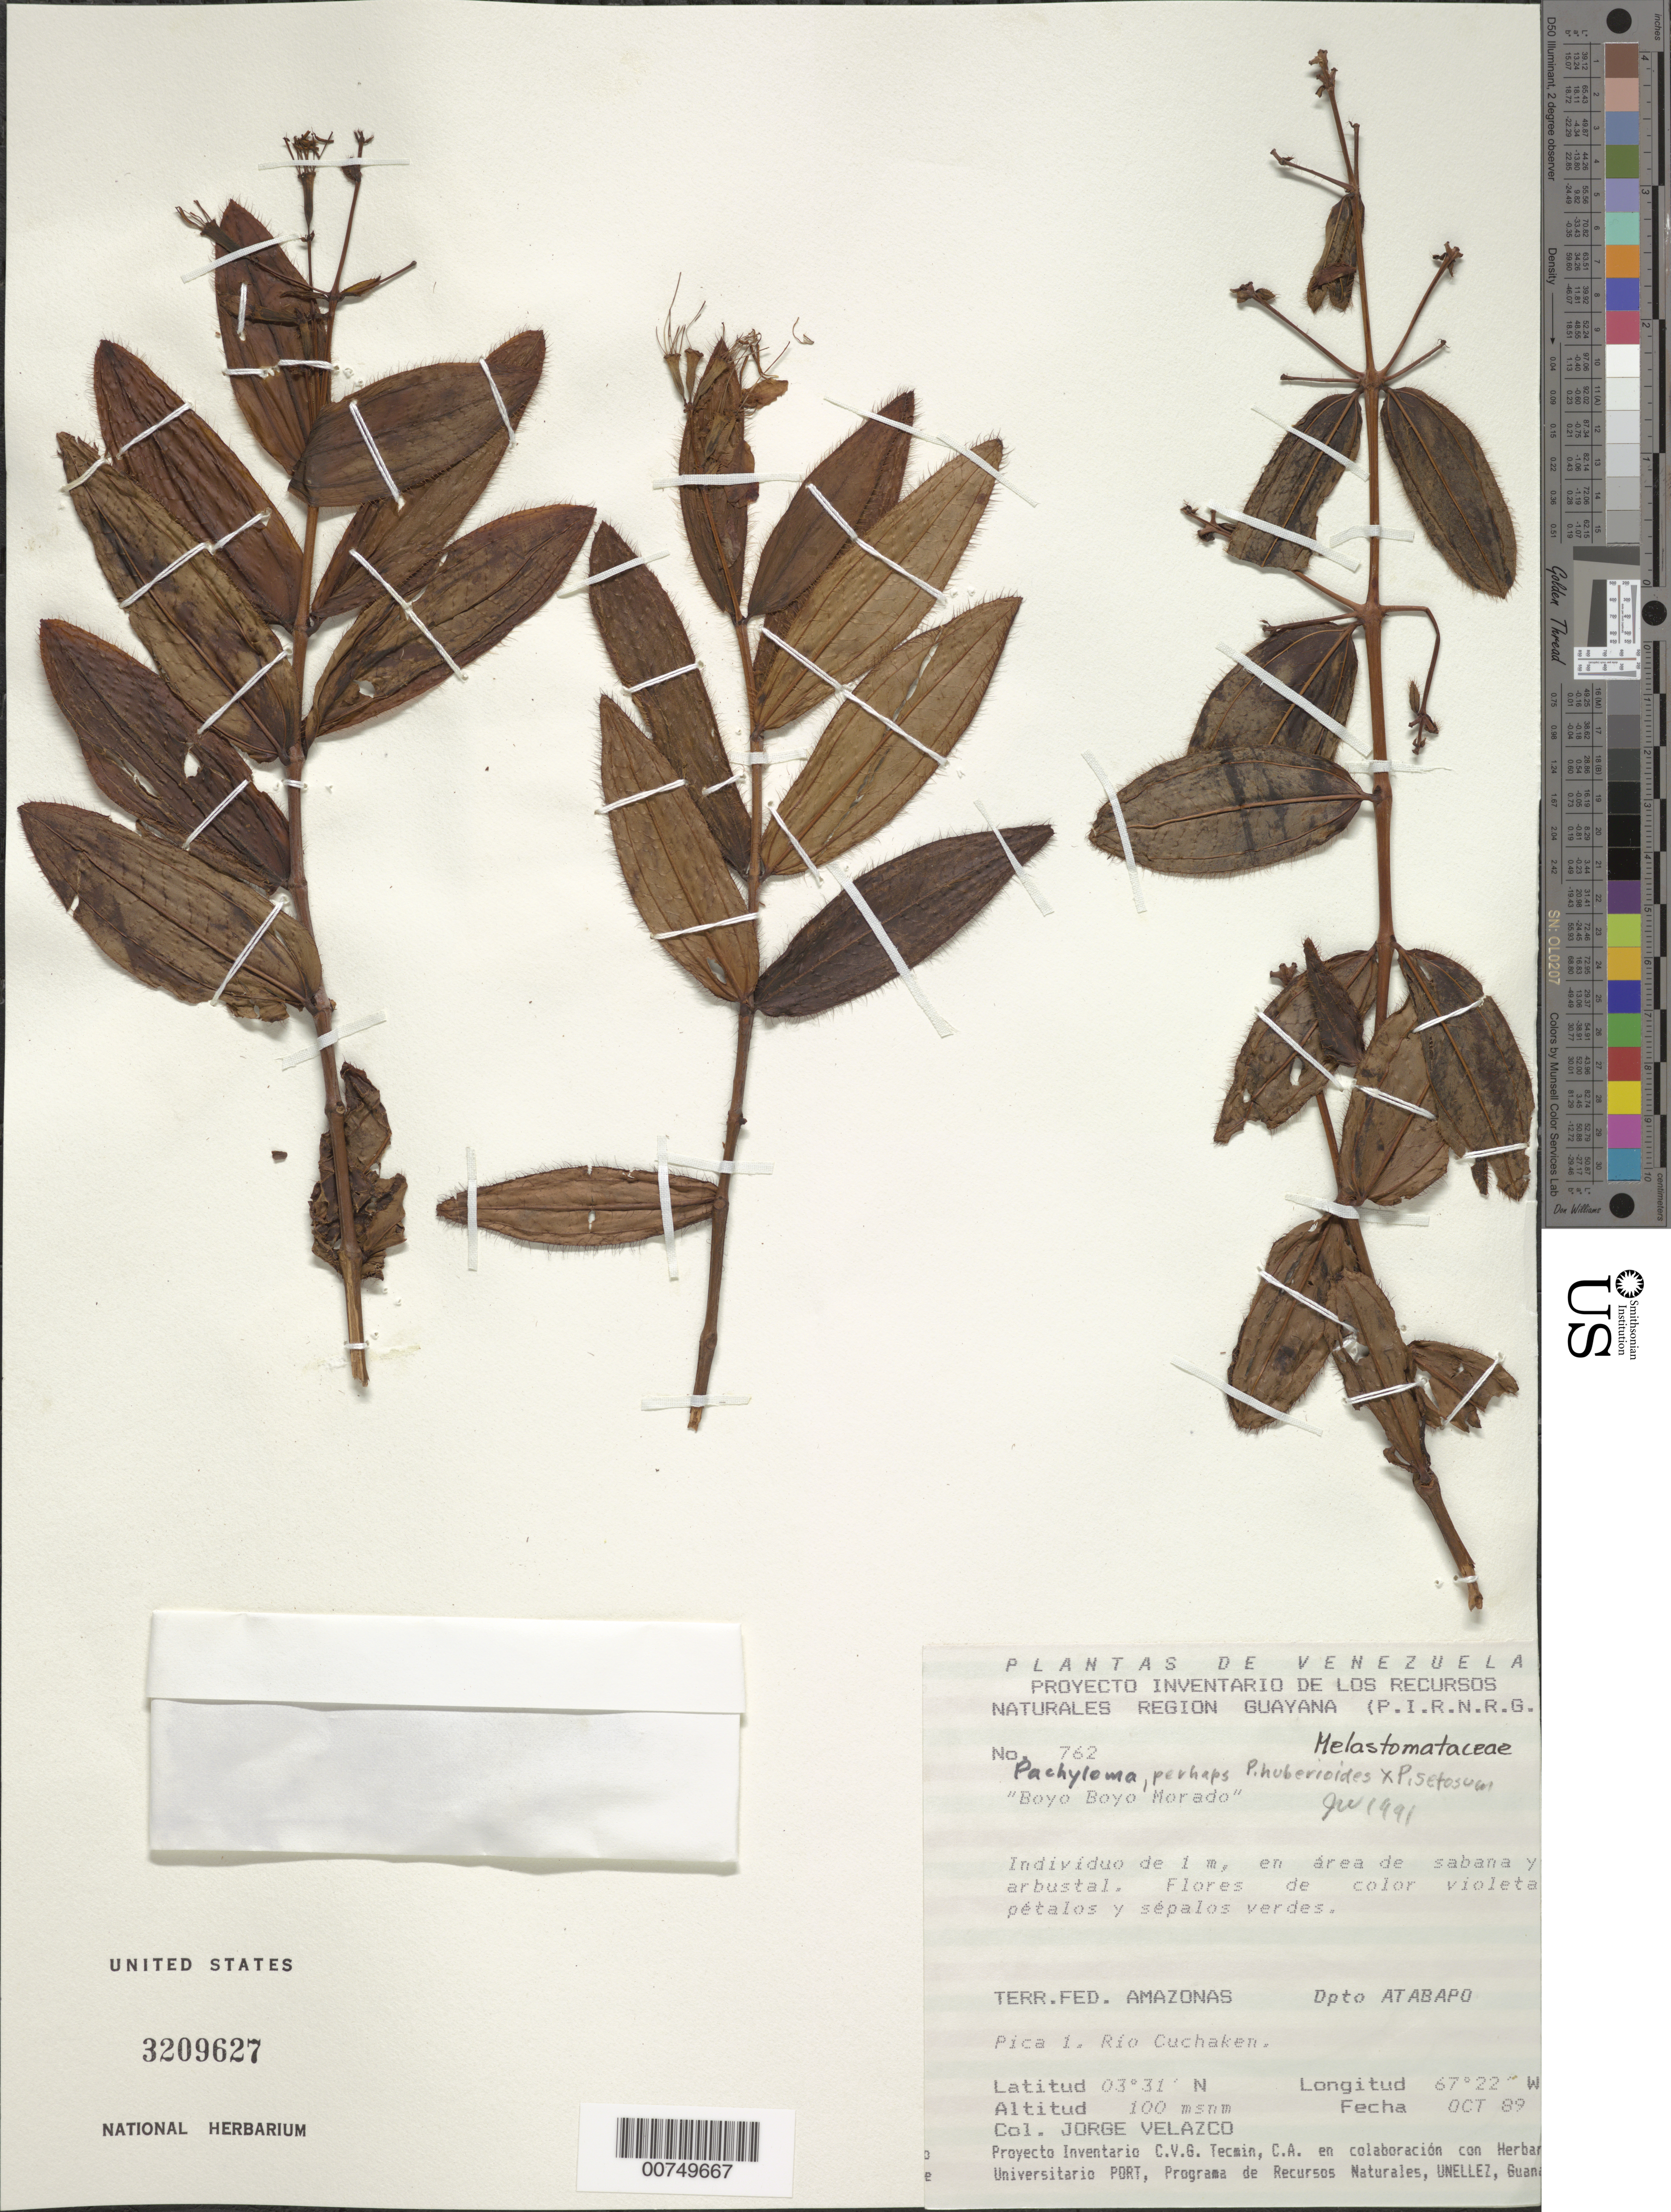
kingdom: Plantae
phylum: Tracheophyta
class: Magnoliopsida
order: Myrtales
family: Melastomataceae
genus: Pachyloma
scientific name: Pachyloma sp.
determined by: Wurdack, John J., (US), US (UNITED STATES)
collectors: J. Velazco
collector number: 762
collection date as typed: Oct-89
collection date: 1989-10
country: Venezuela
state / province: Amazonas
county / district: Atabapo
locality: Pica 2, Río Cuchaken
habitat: Savanna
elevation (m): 100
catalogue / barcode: US 3209627